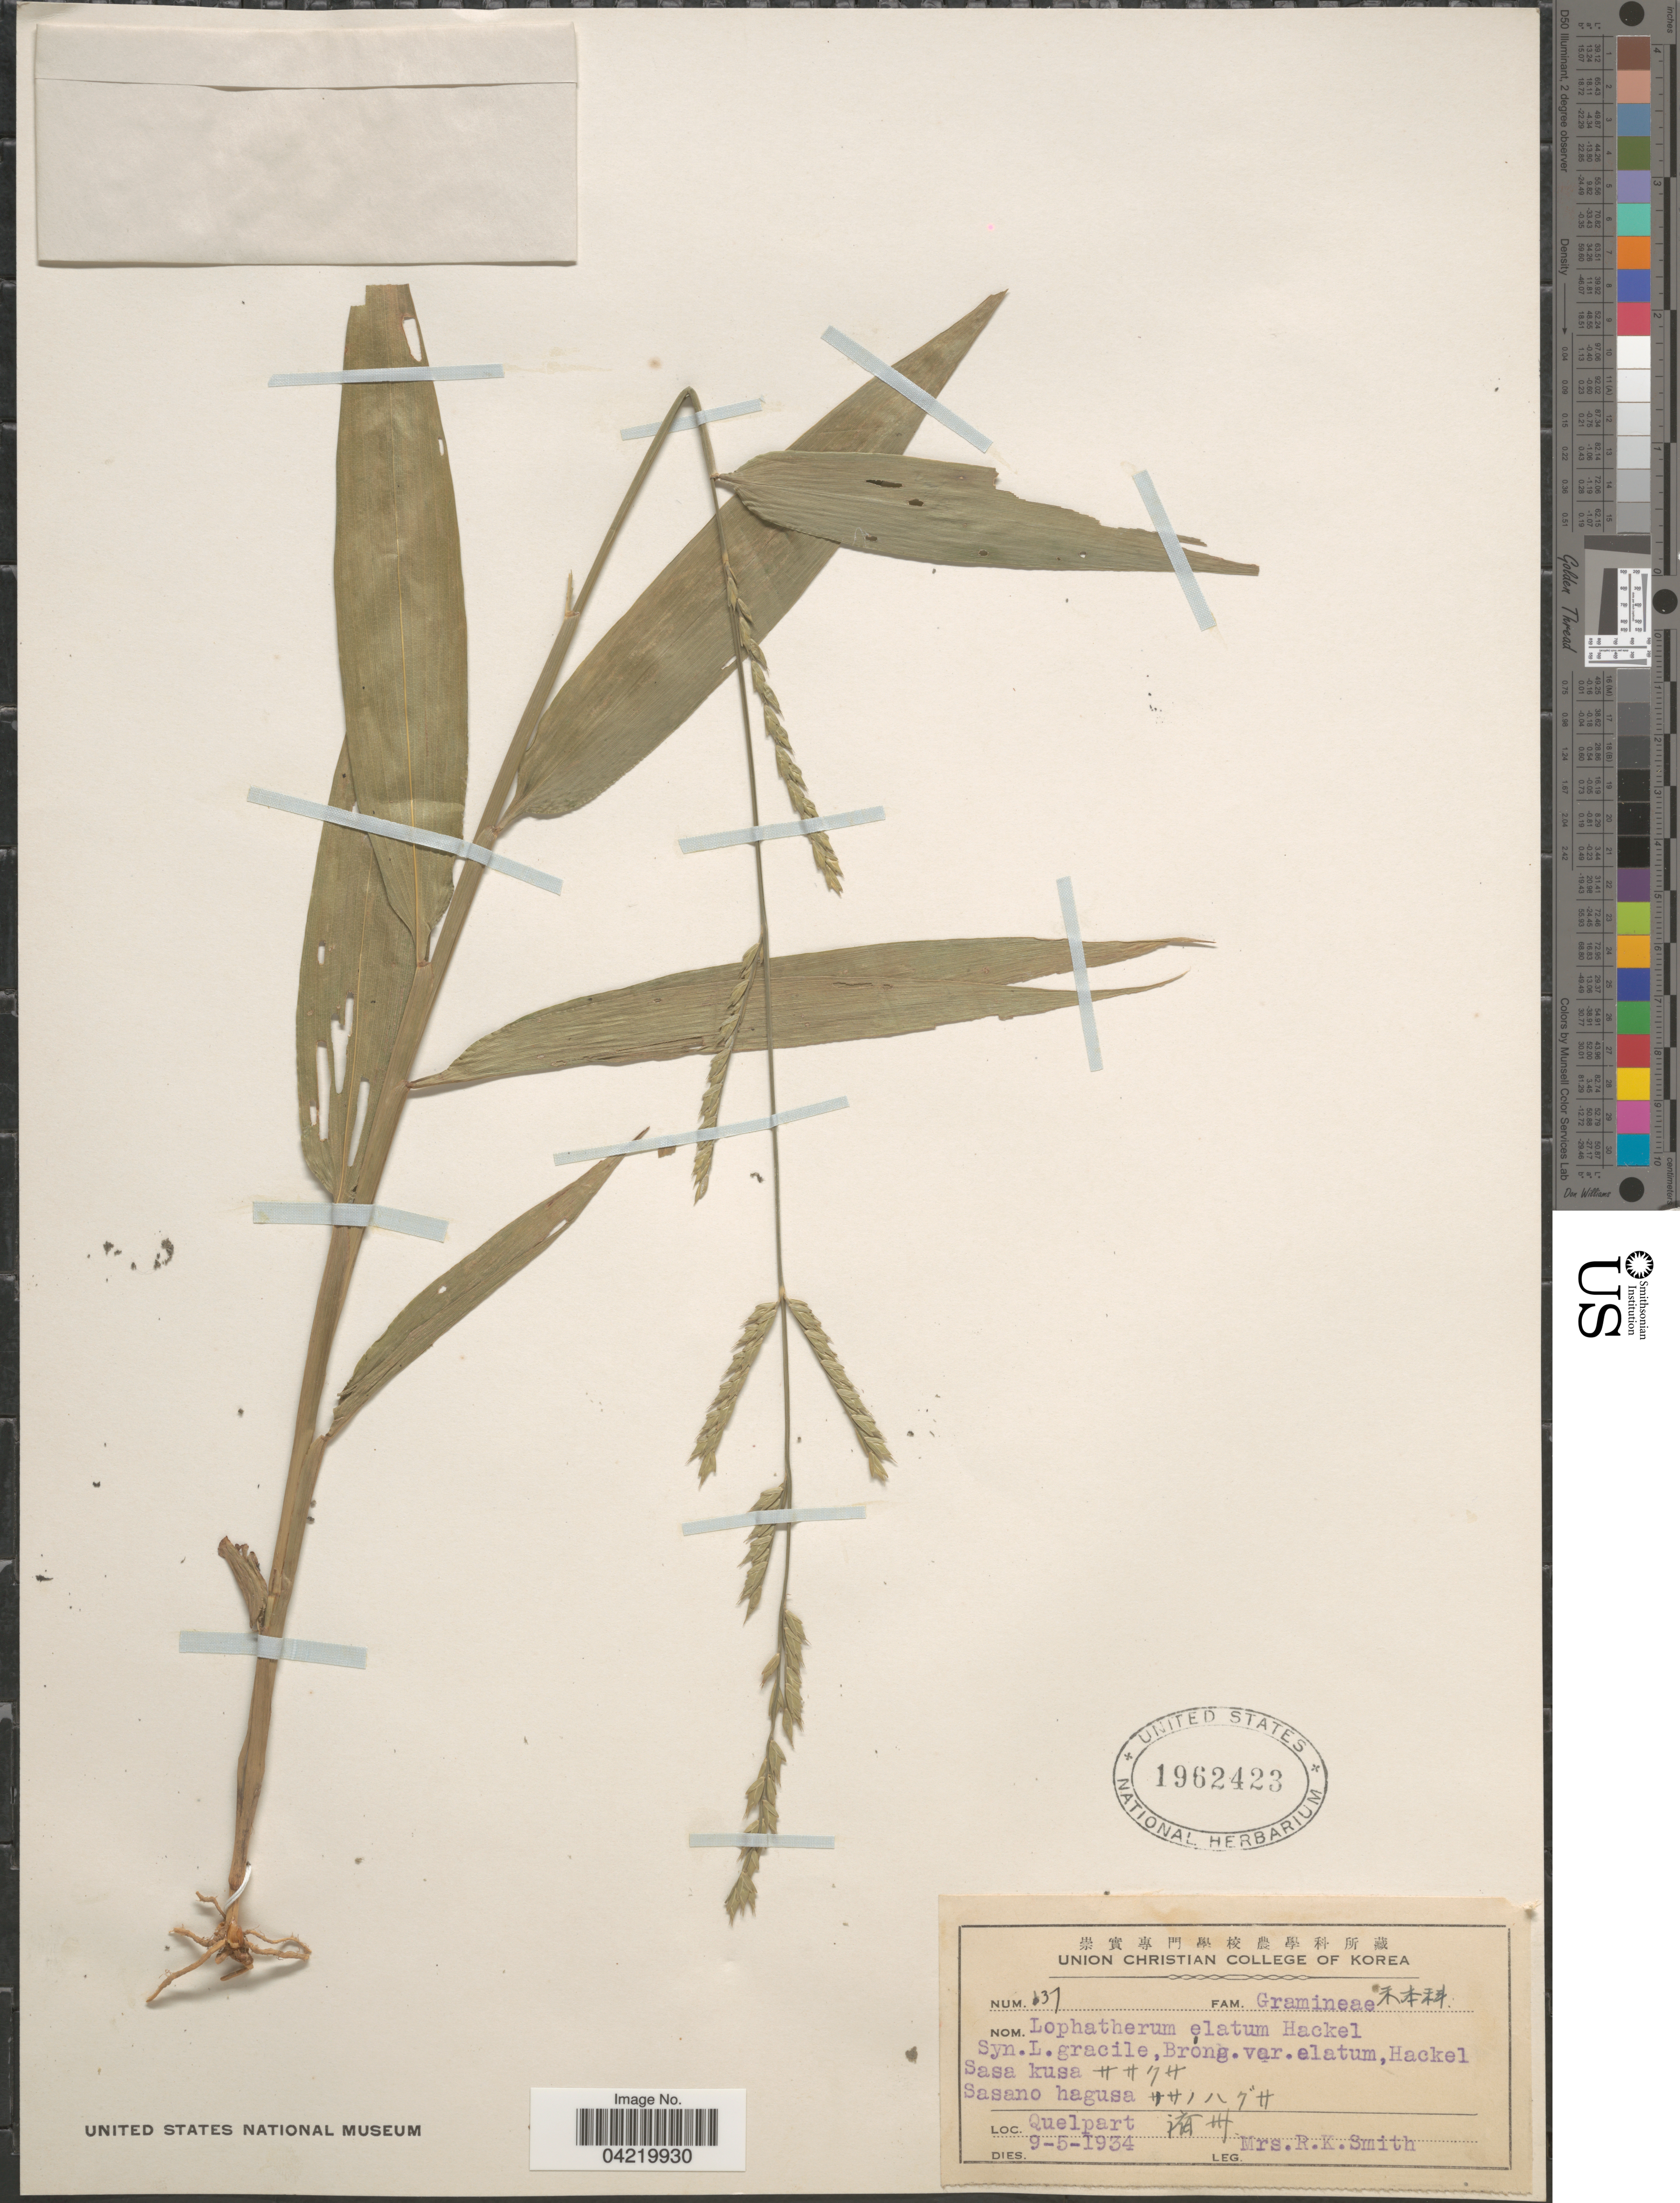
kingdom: Plantae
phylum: Tracheophyta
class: Liliopsida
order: Poales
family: Poaceae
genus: Lophatherum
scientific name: Lophatherum sinense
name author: Rendle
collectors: Mrs. R. K. Smith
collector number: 637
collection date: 1934-05-09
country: South Korea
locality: Sasa kusa X. Sasano hagusa X. Quelpart X.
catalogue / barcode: US 1962423